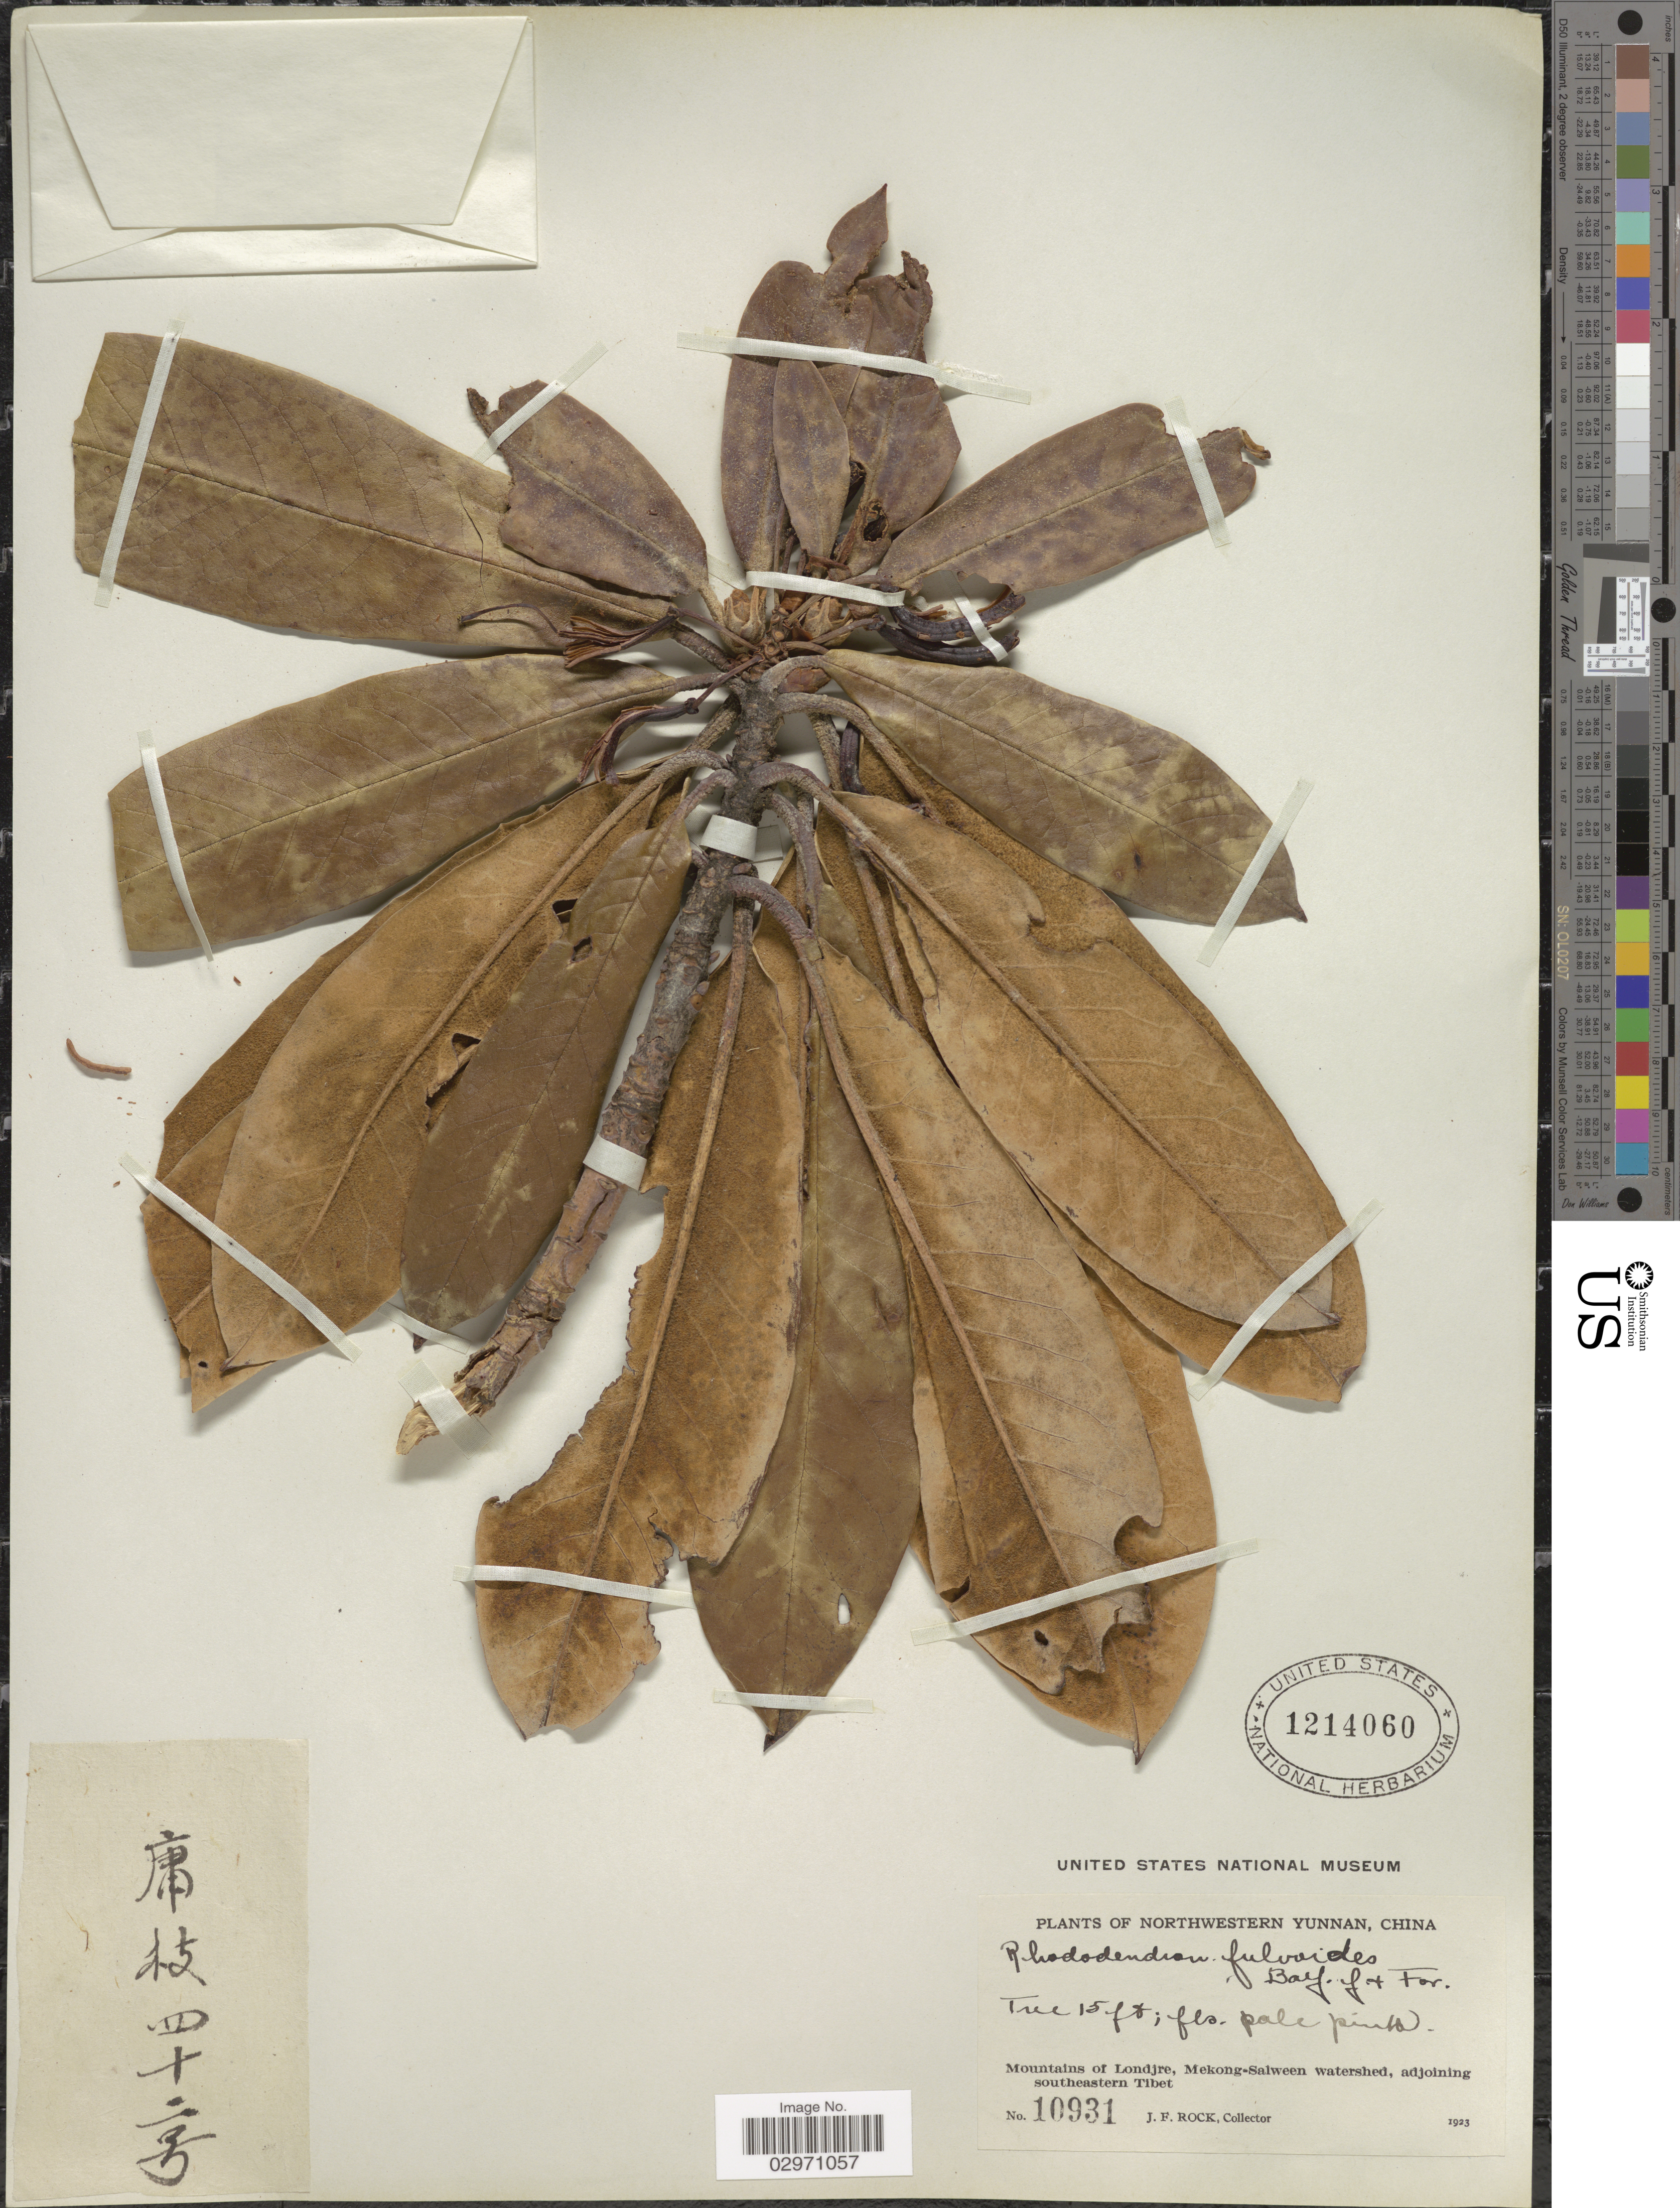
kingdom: Plantae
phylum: Tracheophyta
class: Magnoliopsida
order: Ericales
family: Ericaceae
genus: Rhododendron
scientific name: Rhododendron fulvoides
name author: Balf. f. & Forrest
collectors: J. Rock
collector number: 10931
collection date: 1923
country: China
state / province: Yunnan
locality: Northwestern Yunnan. Mountains of Londjre, Mekong-Salween watershed, adjoining southeastern Tibet.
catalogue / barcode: US 1214060